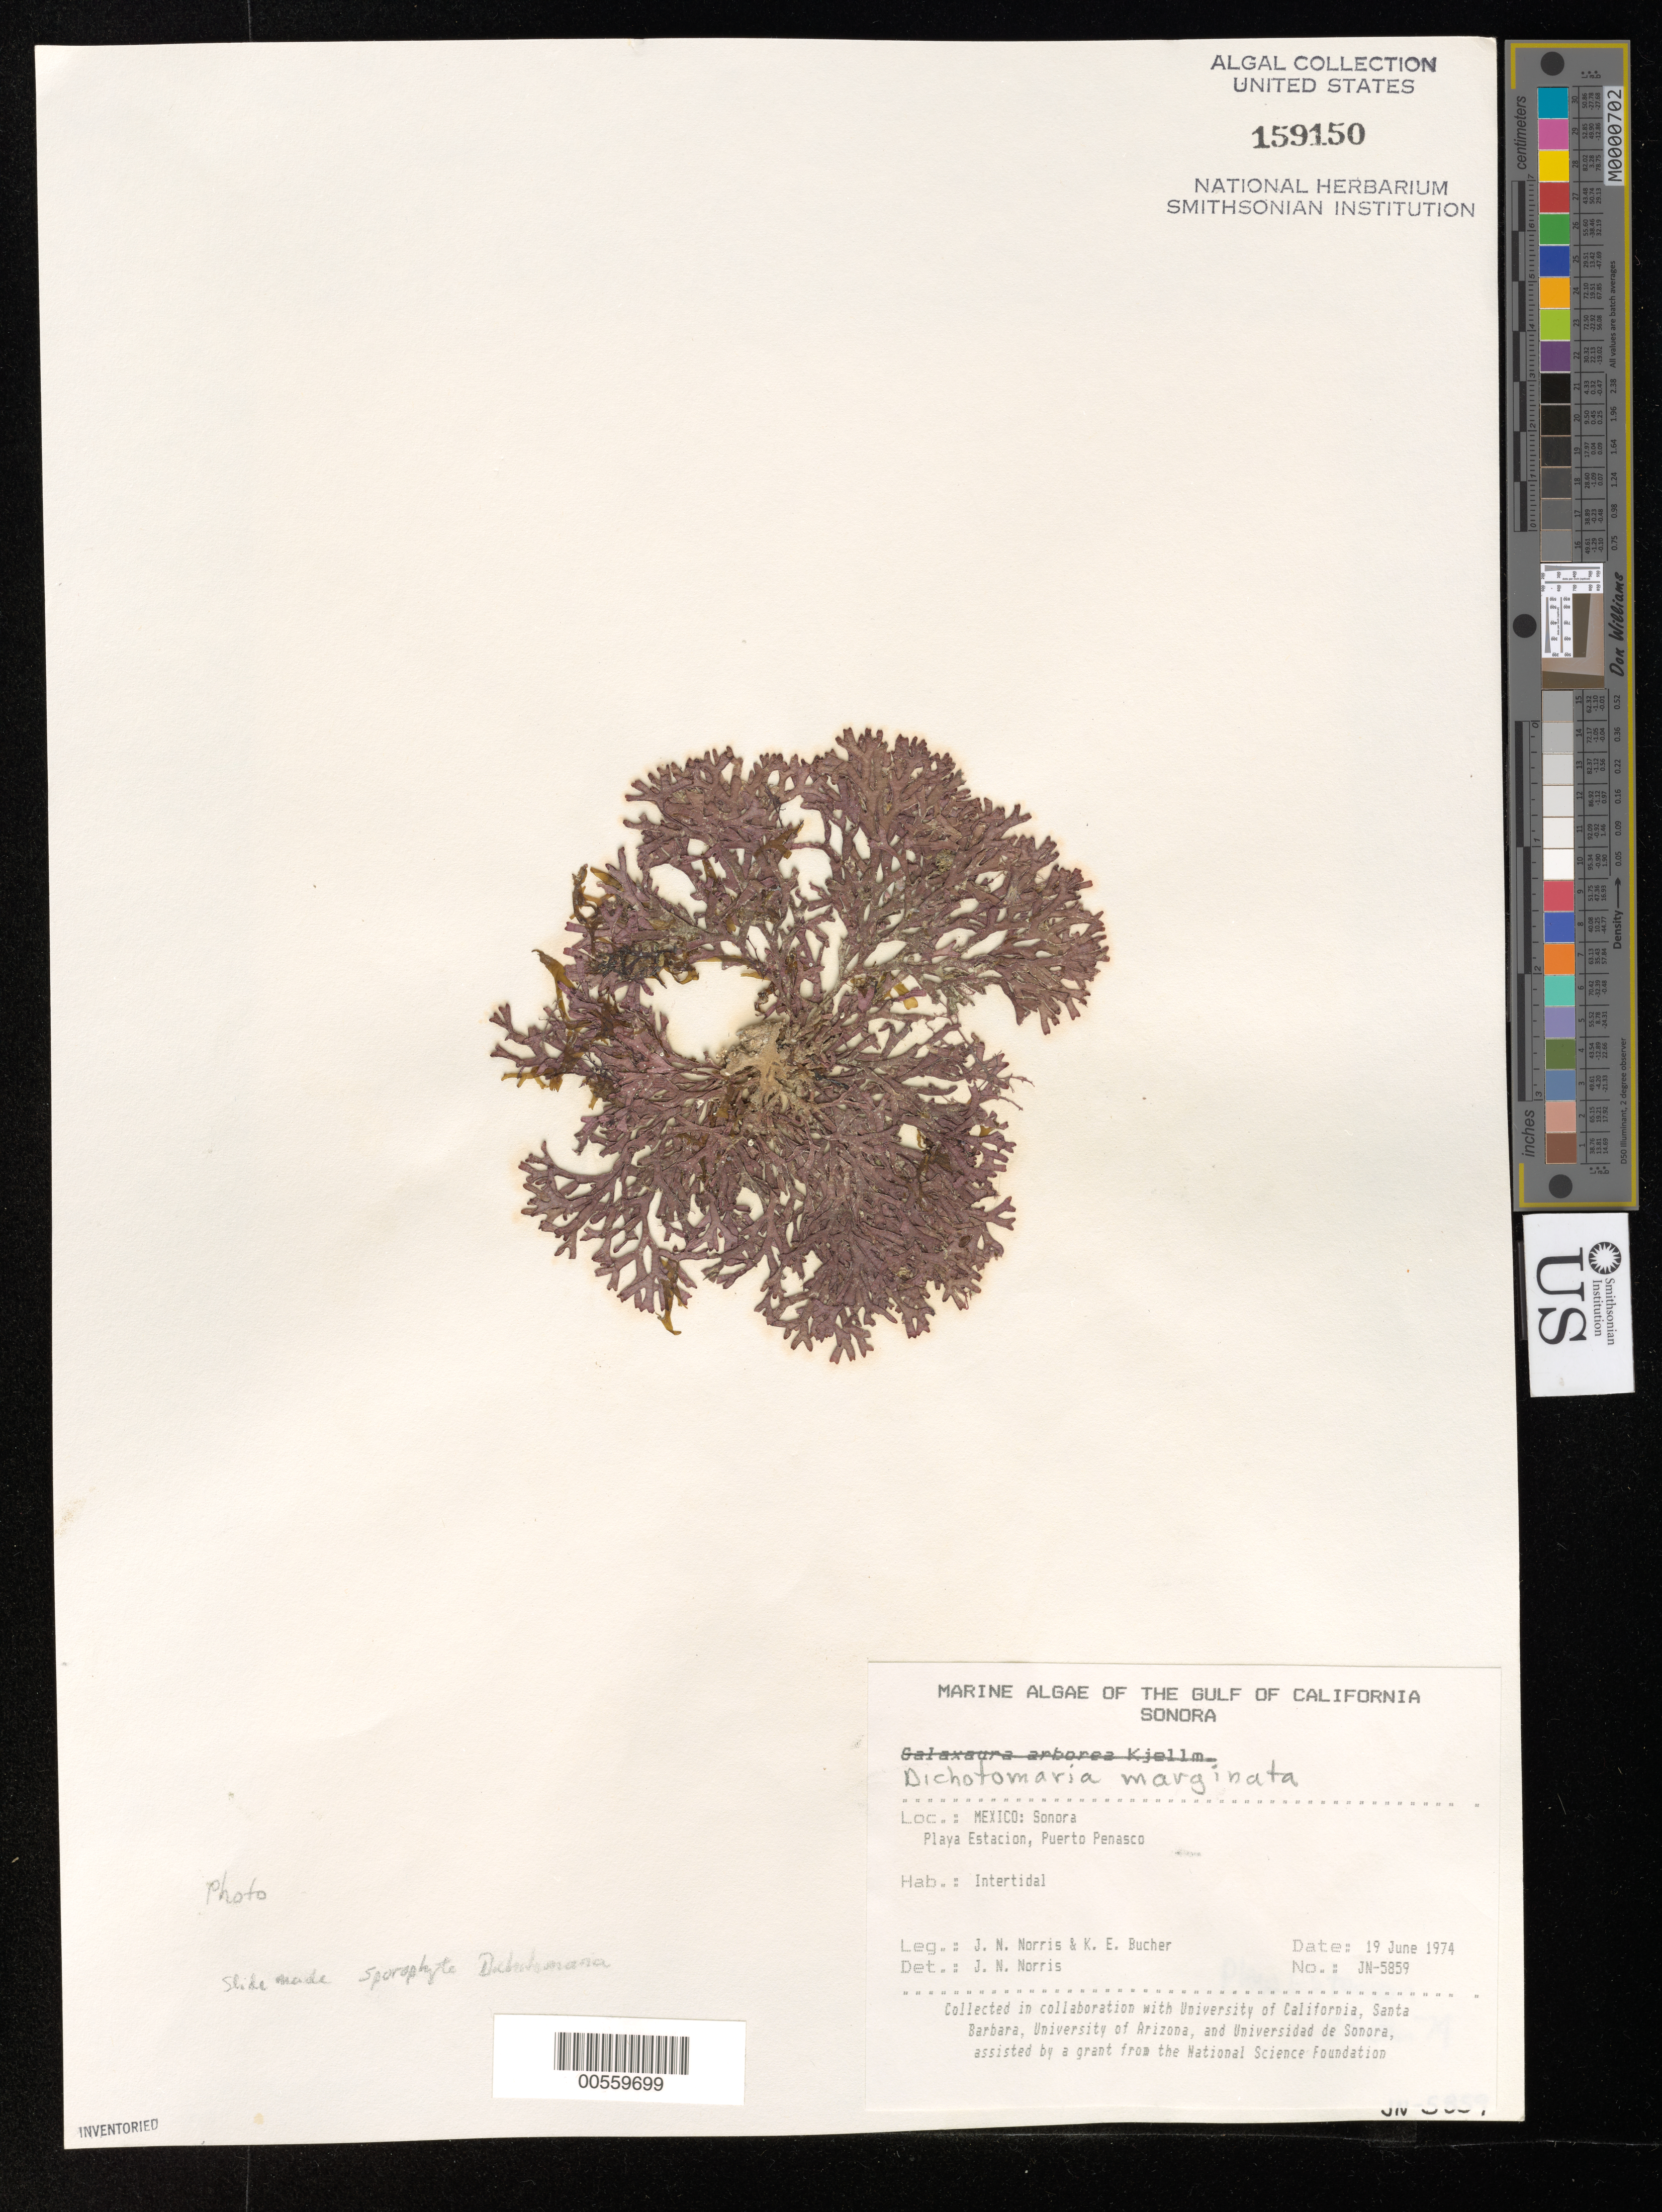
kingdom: Plantae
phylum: Rhodophyta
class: Florideophyceae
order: Nemaliales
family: Galaxauraceae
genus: Galaxaura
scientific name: Galaxaura arborea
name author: Kjellm.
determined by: Norris, James N.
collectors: J. N. Norris & K. E. Bucher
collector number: JN-5859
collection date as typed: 19 Jun 1974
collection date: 1974-06-19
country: Mexico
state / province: Sonora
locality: Playa Estacion, Puerto Penasco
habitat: Intertidal.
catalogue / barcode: US 159150